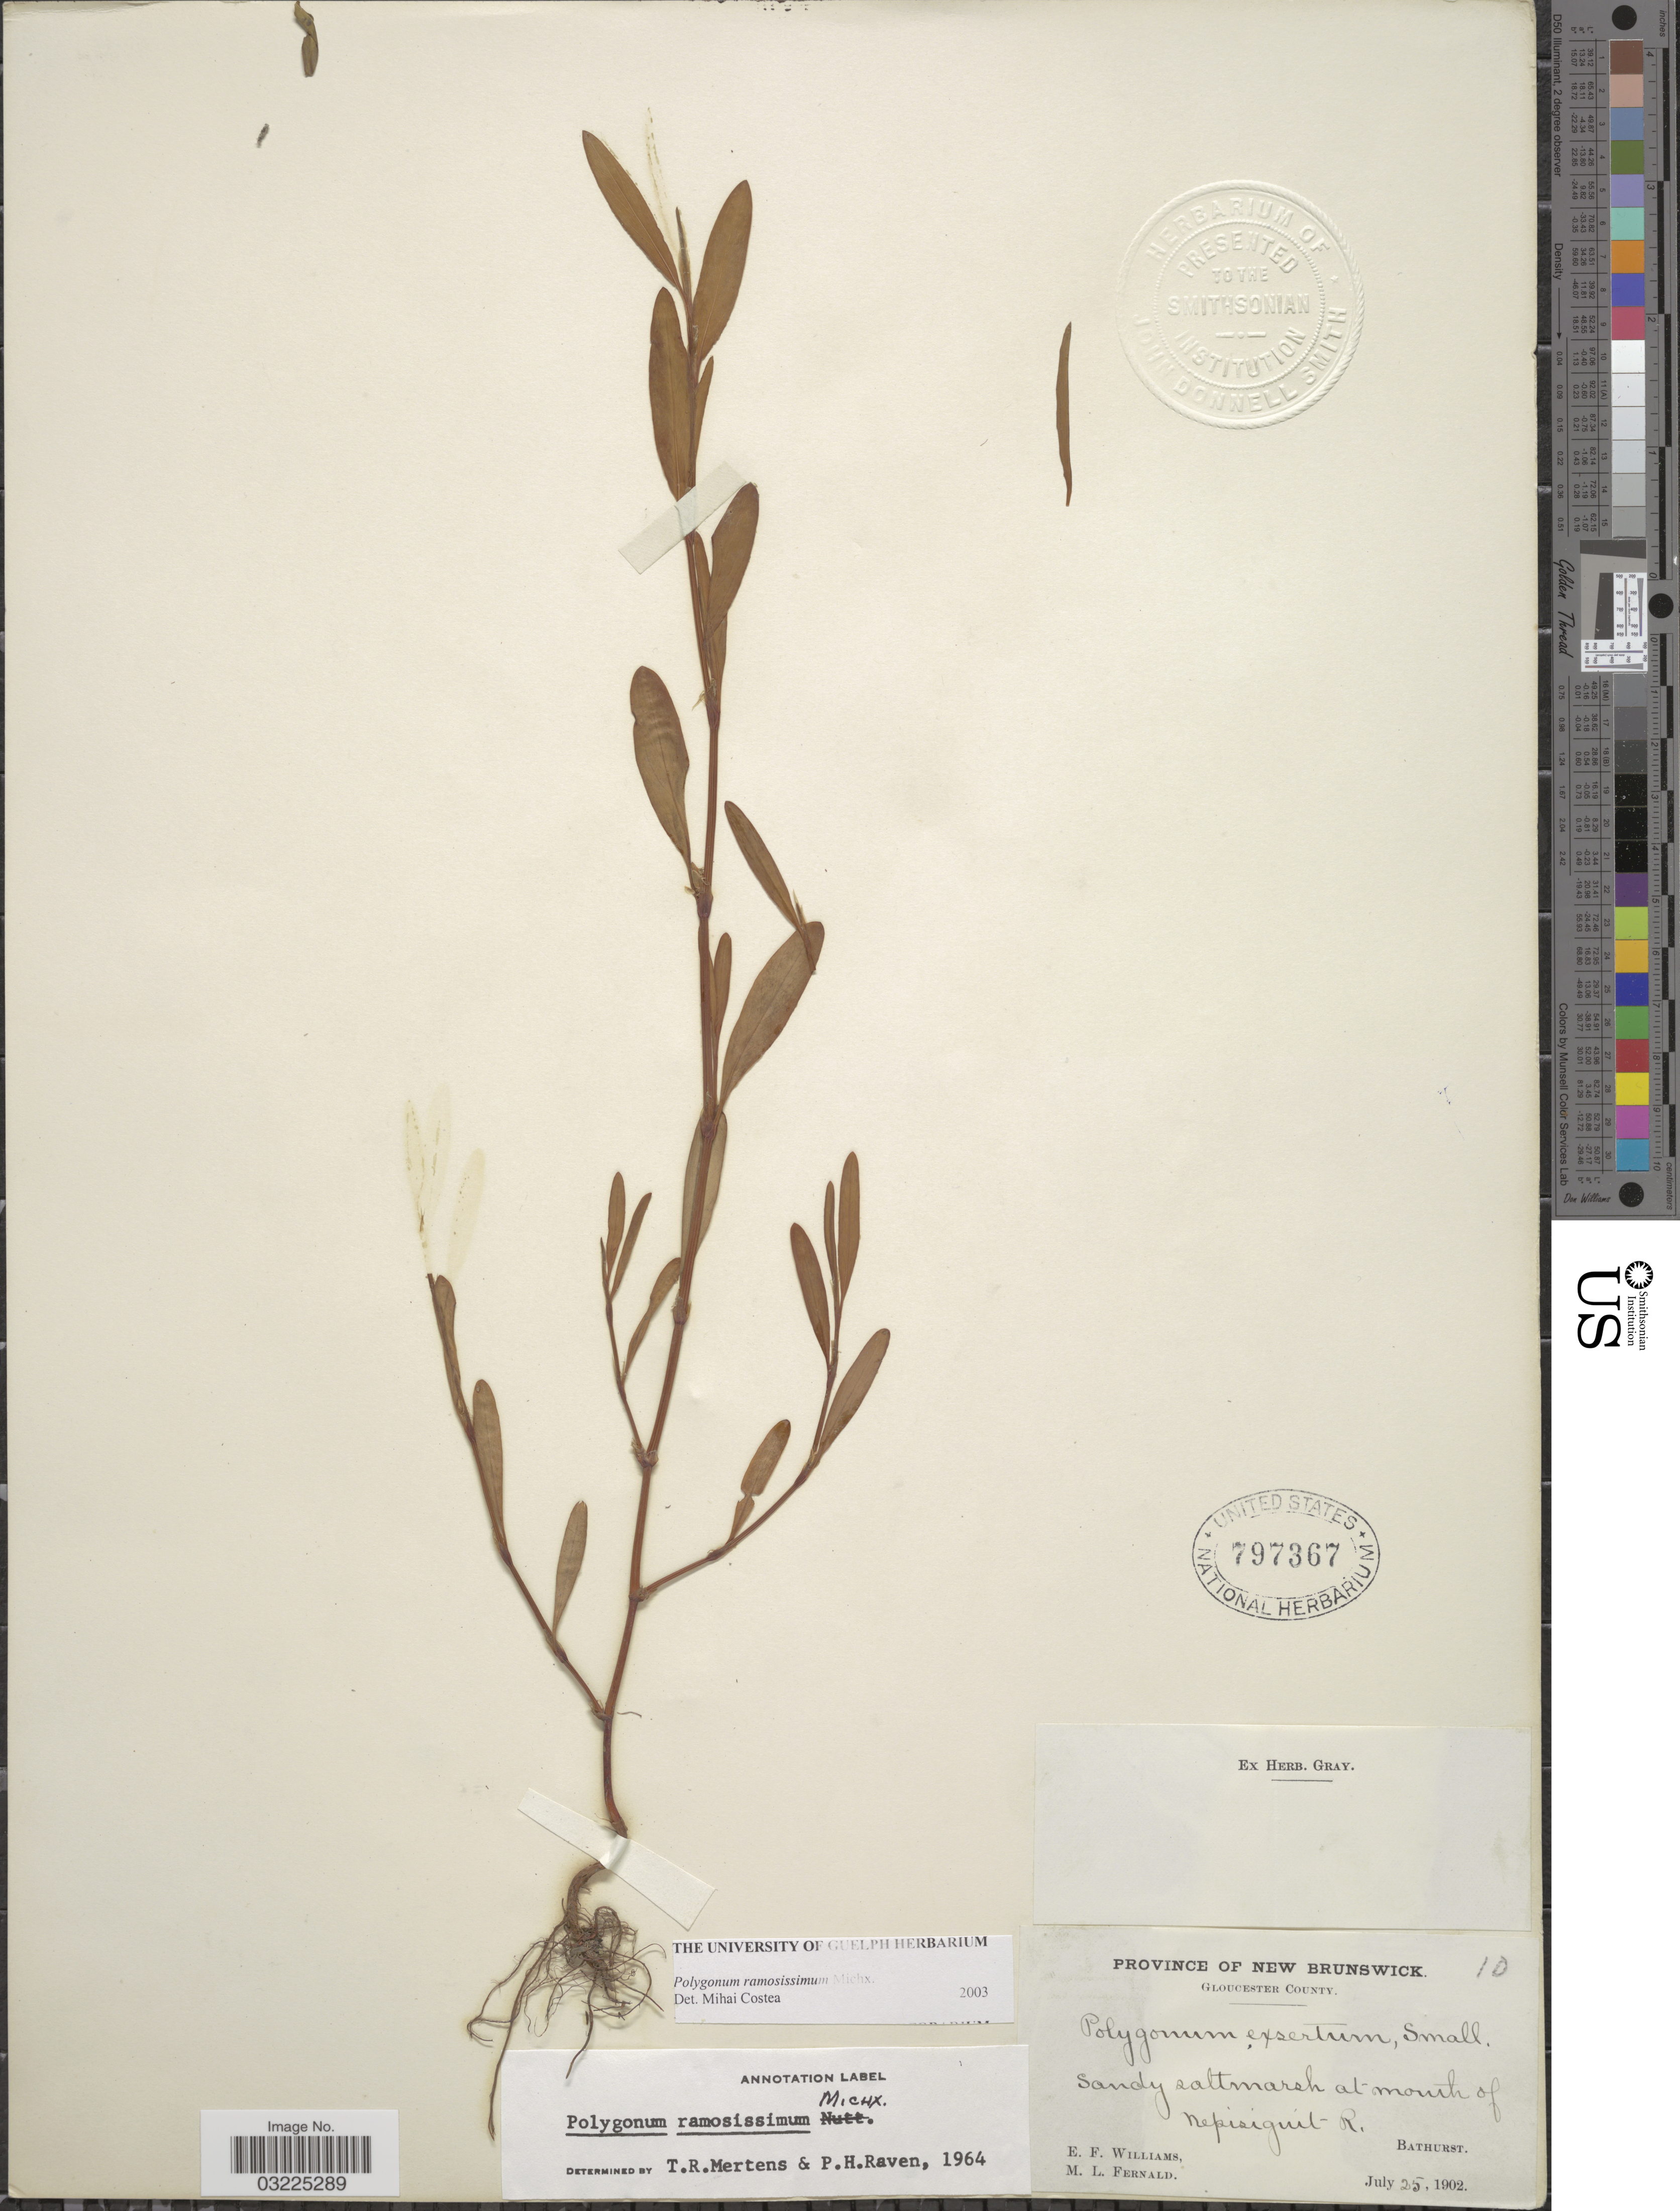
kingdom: Plantae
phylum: Tracheophyta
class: Magnoliopsida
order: Caryophyllales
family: Polygonaceae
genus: Polygonum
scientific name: Polygonum ramosissimum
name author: Michx.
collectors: E. Williams & M. L. Fernald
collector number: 10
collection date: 1902-07-25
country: Canada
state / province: New Brunswick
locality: Gloucester County. Mouth of Nepisiguit R. Bathurst.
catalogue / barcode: US 797367